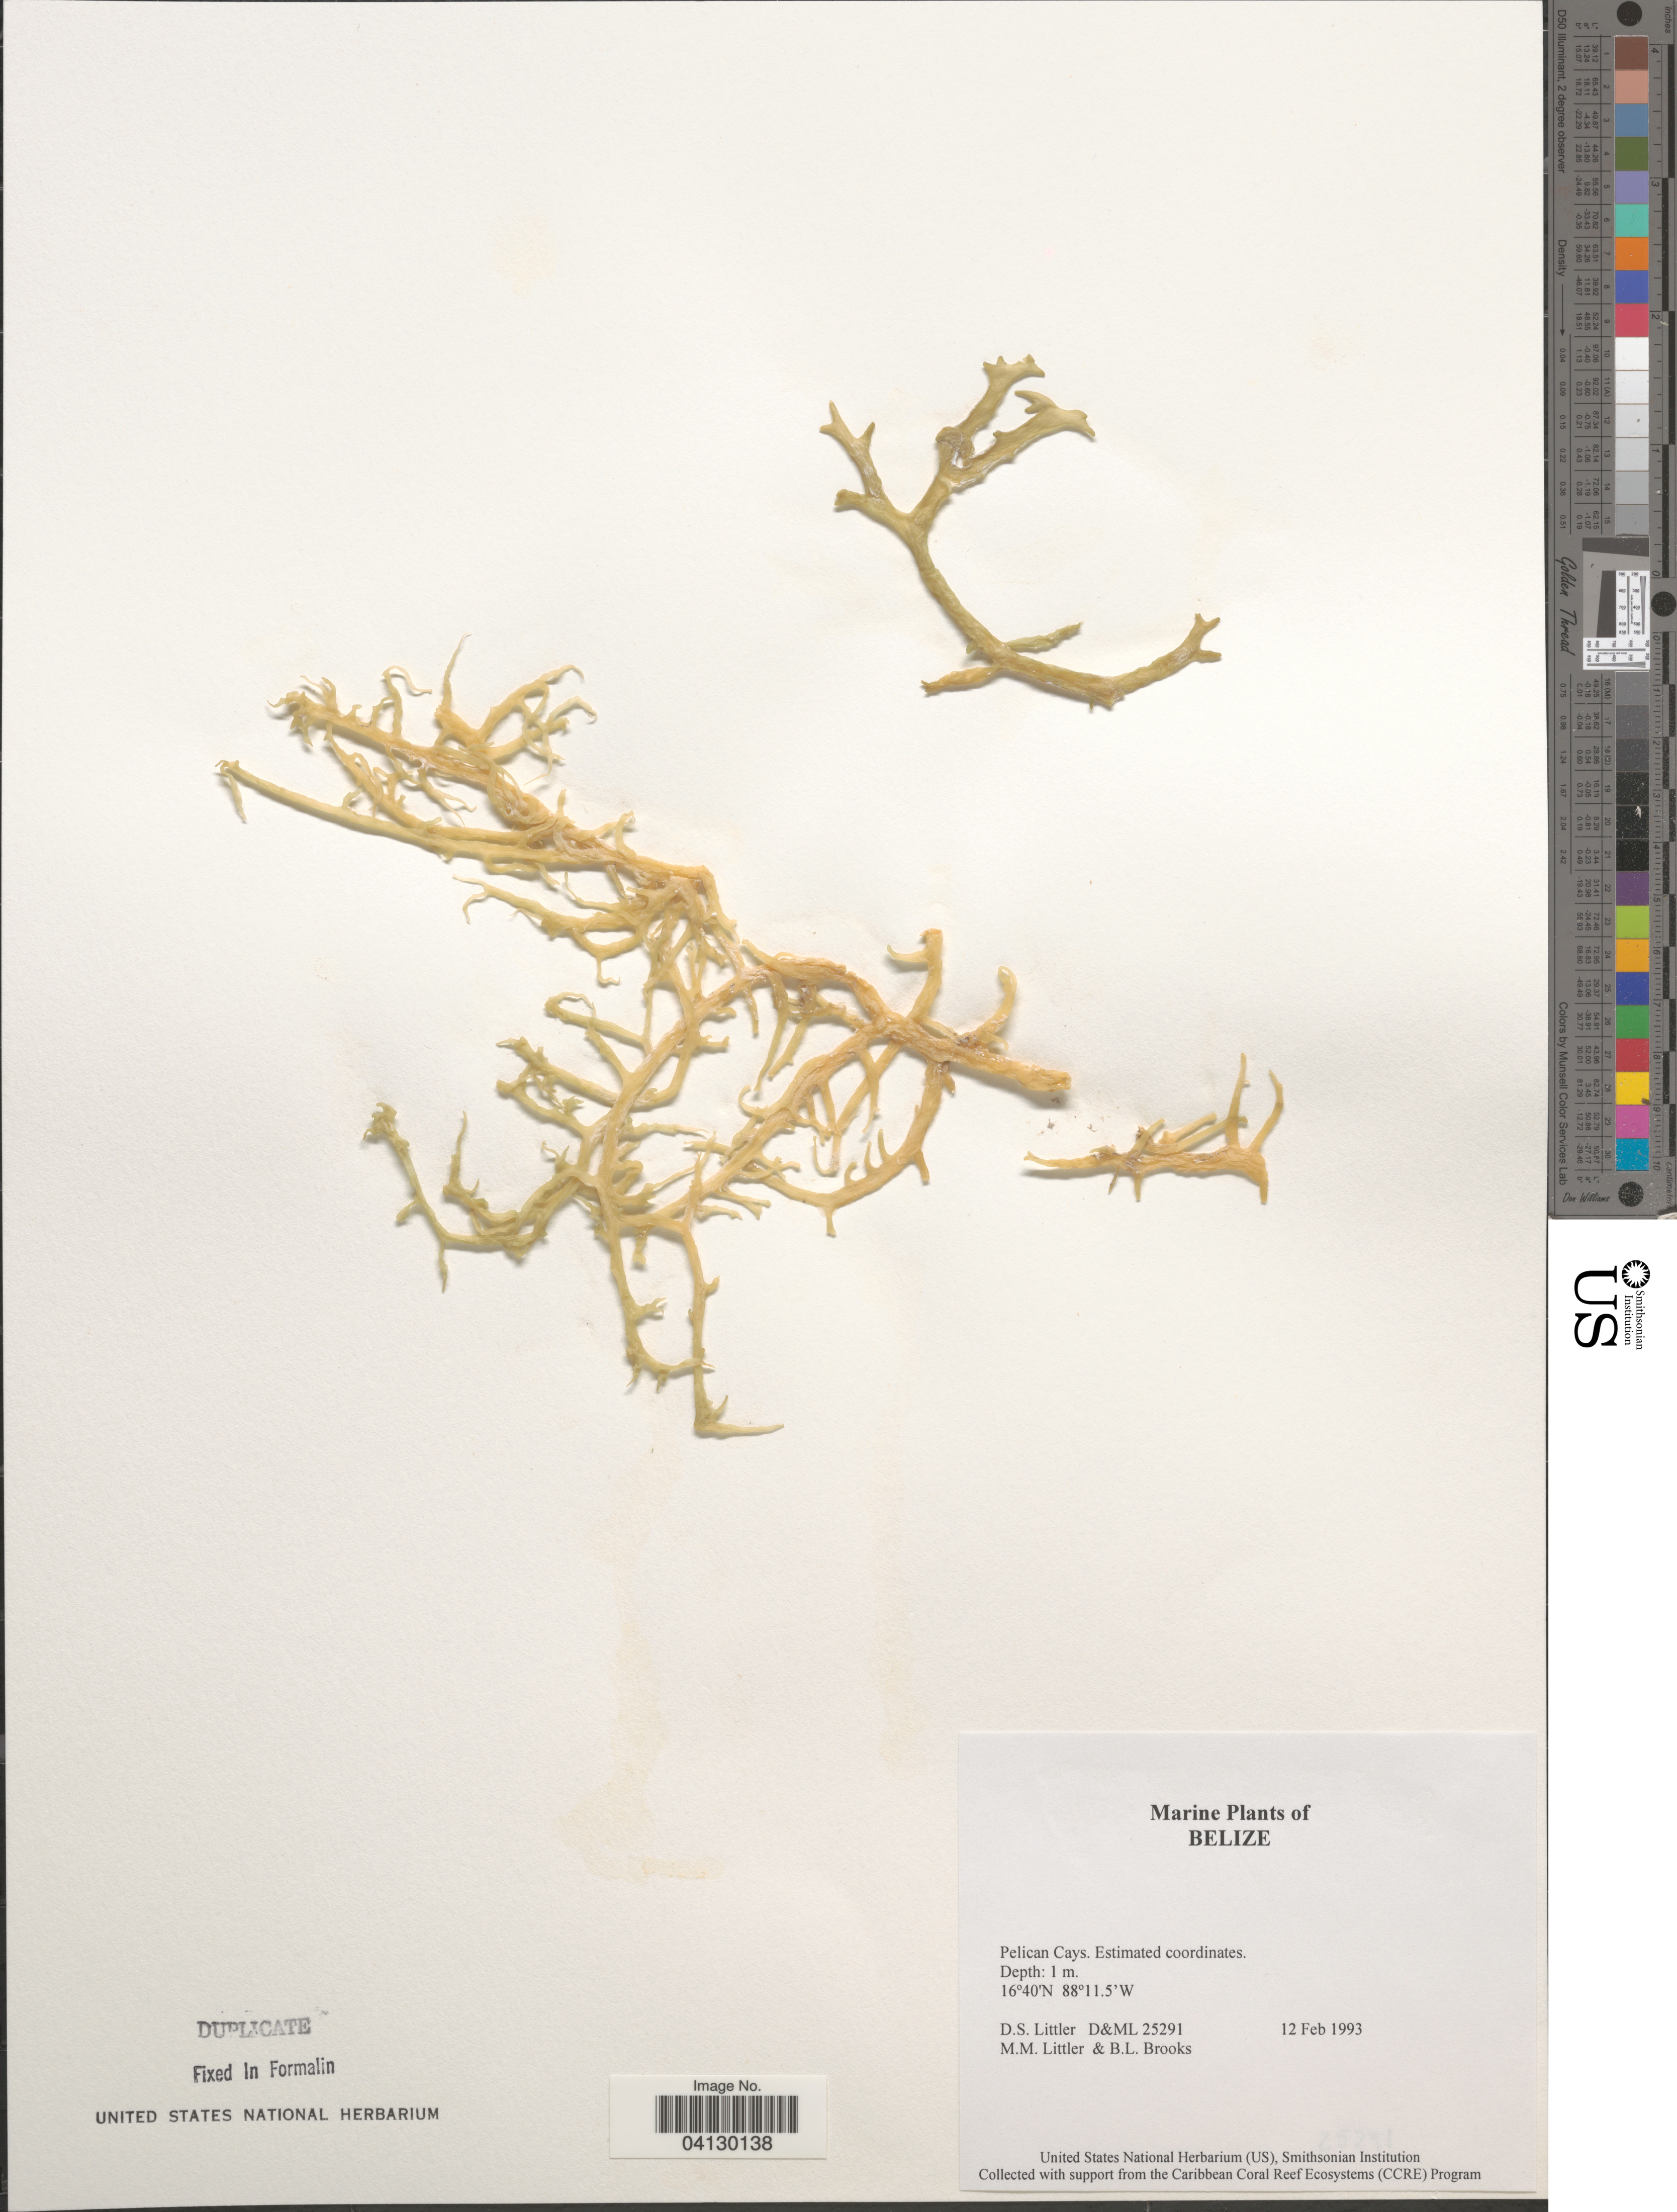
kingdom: Plantae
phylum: Rhodophyta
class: Florideophyceae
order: Corallinales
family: Corallinaceae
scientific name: Crustose Coralline Algae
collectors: D. S. Littler & B. Brooks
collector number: D&ML 25291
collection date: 1993-02-12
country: Belize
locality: Pelican Cays.